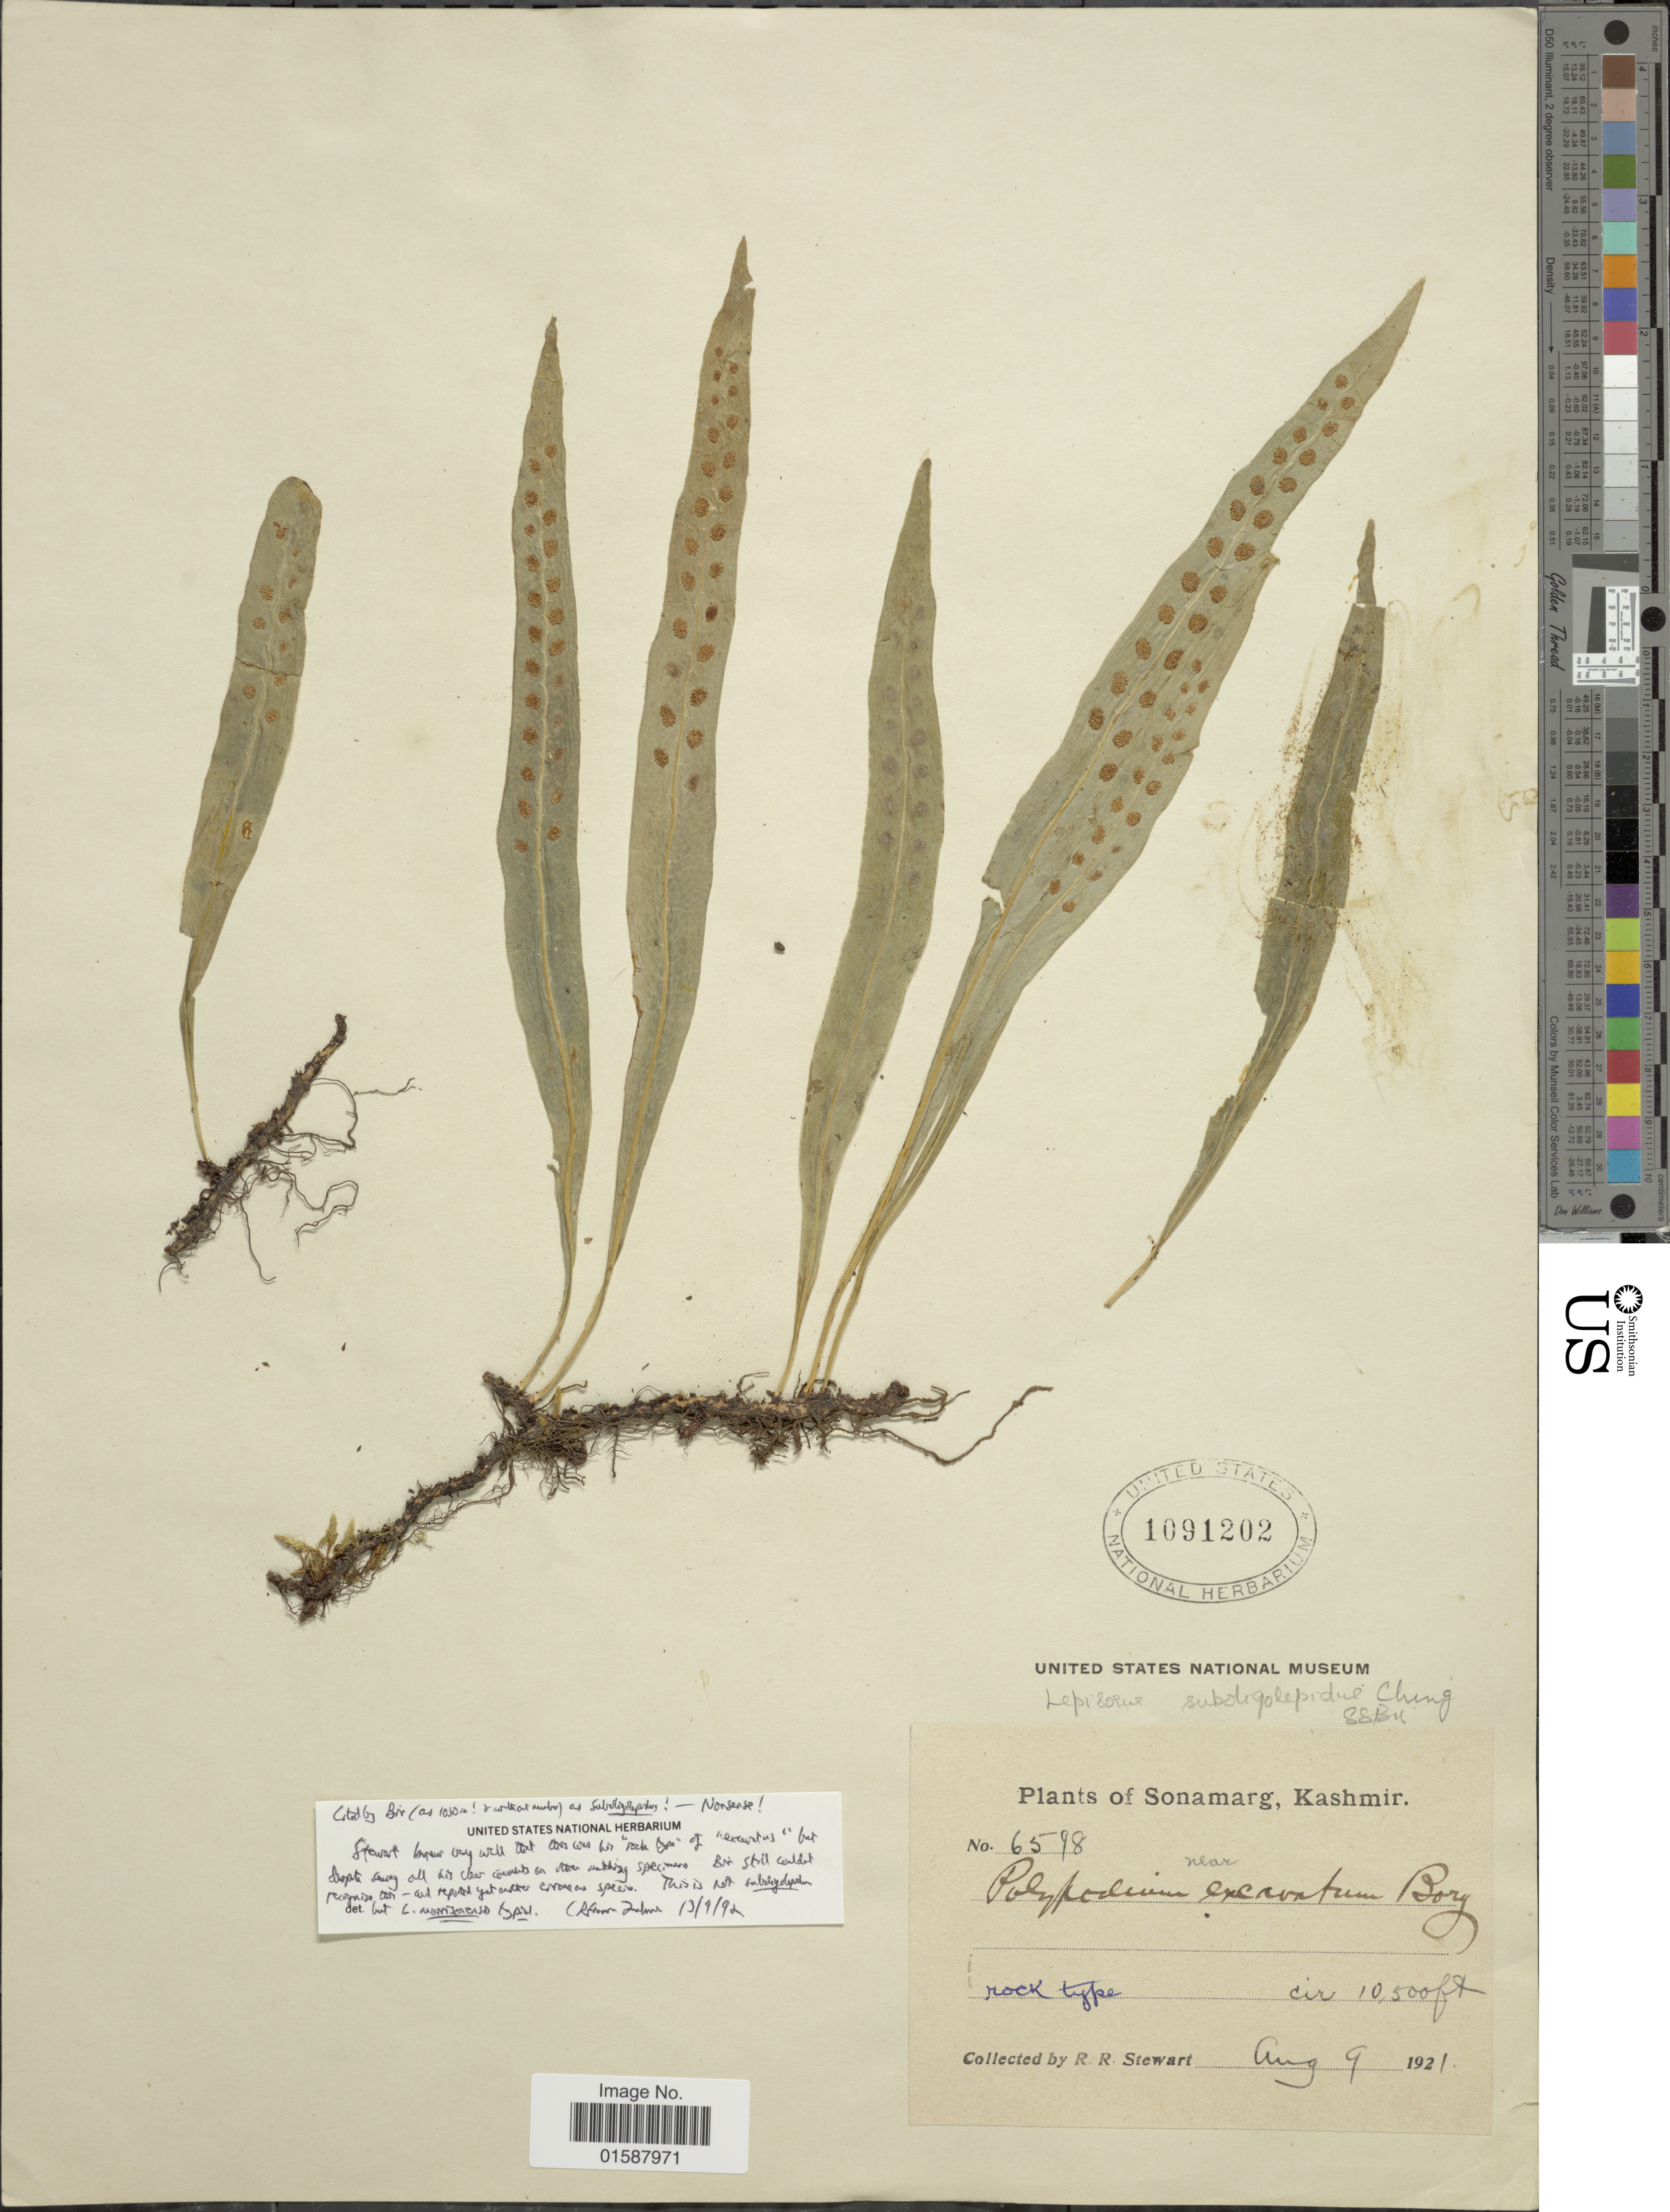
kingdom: Plantae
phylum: Tracheophyta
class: Polypodiopsida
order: Polypodiales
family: Polypodiaceae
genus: Lepisorus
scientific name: Lepisorus suboligolepidus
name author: Ching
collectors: R. R. Stewart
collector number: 6598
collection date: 1921-08-09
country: India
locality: Sonamarg, Kashmir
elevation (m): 3200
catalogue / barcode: US 1091202